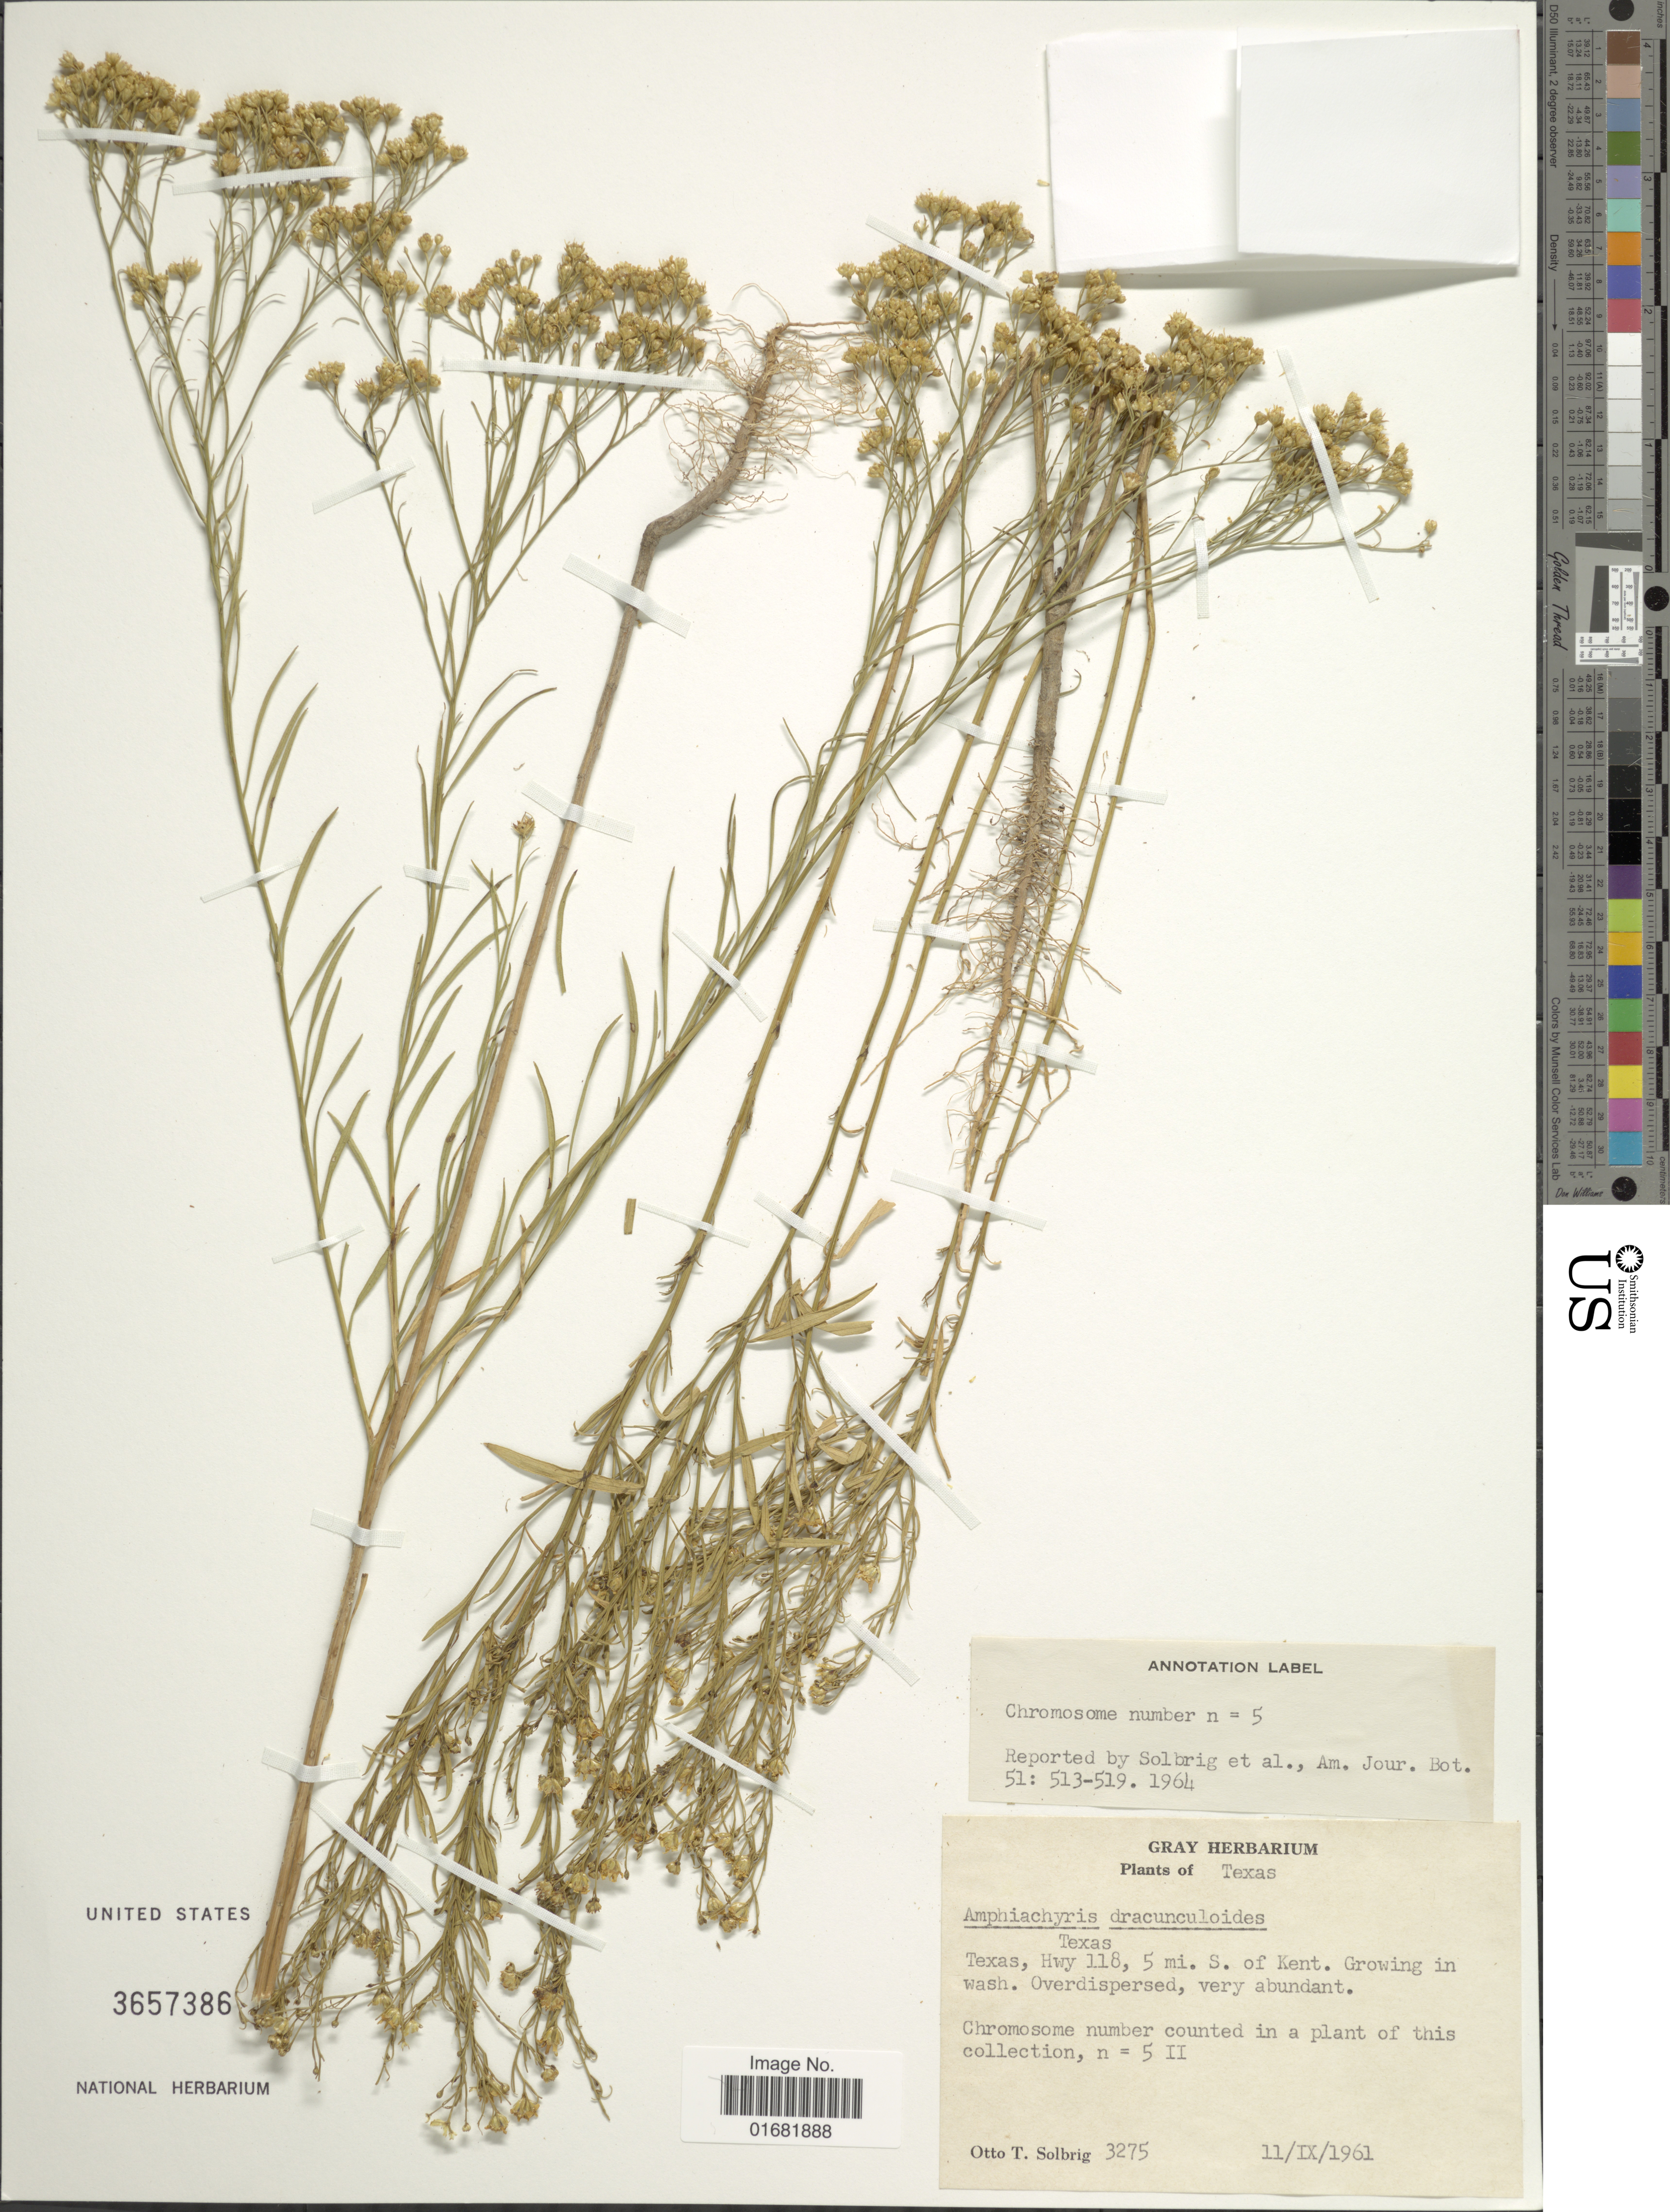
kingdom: Plantae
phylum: Tracheophyta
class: Magnoliopsida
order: Asterales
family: Asteraceae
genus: Amphiachyris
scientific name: Amphiachyris dracunculoides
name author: (DC.) Nutt.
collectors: O. T. Solbrig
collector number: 3275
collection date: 1961-09-11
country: United States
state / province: Texas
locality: Texas Hwy 118, 5 mi. S. of Kent.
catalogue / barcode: US 3657386